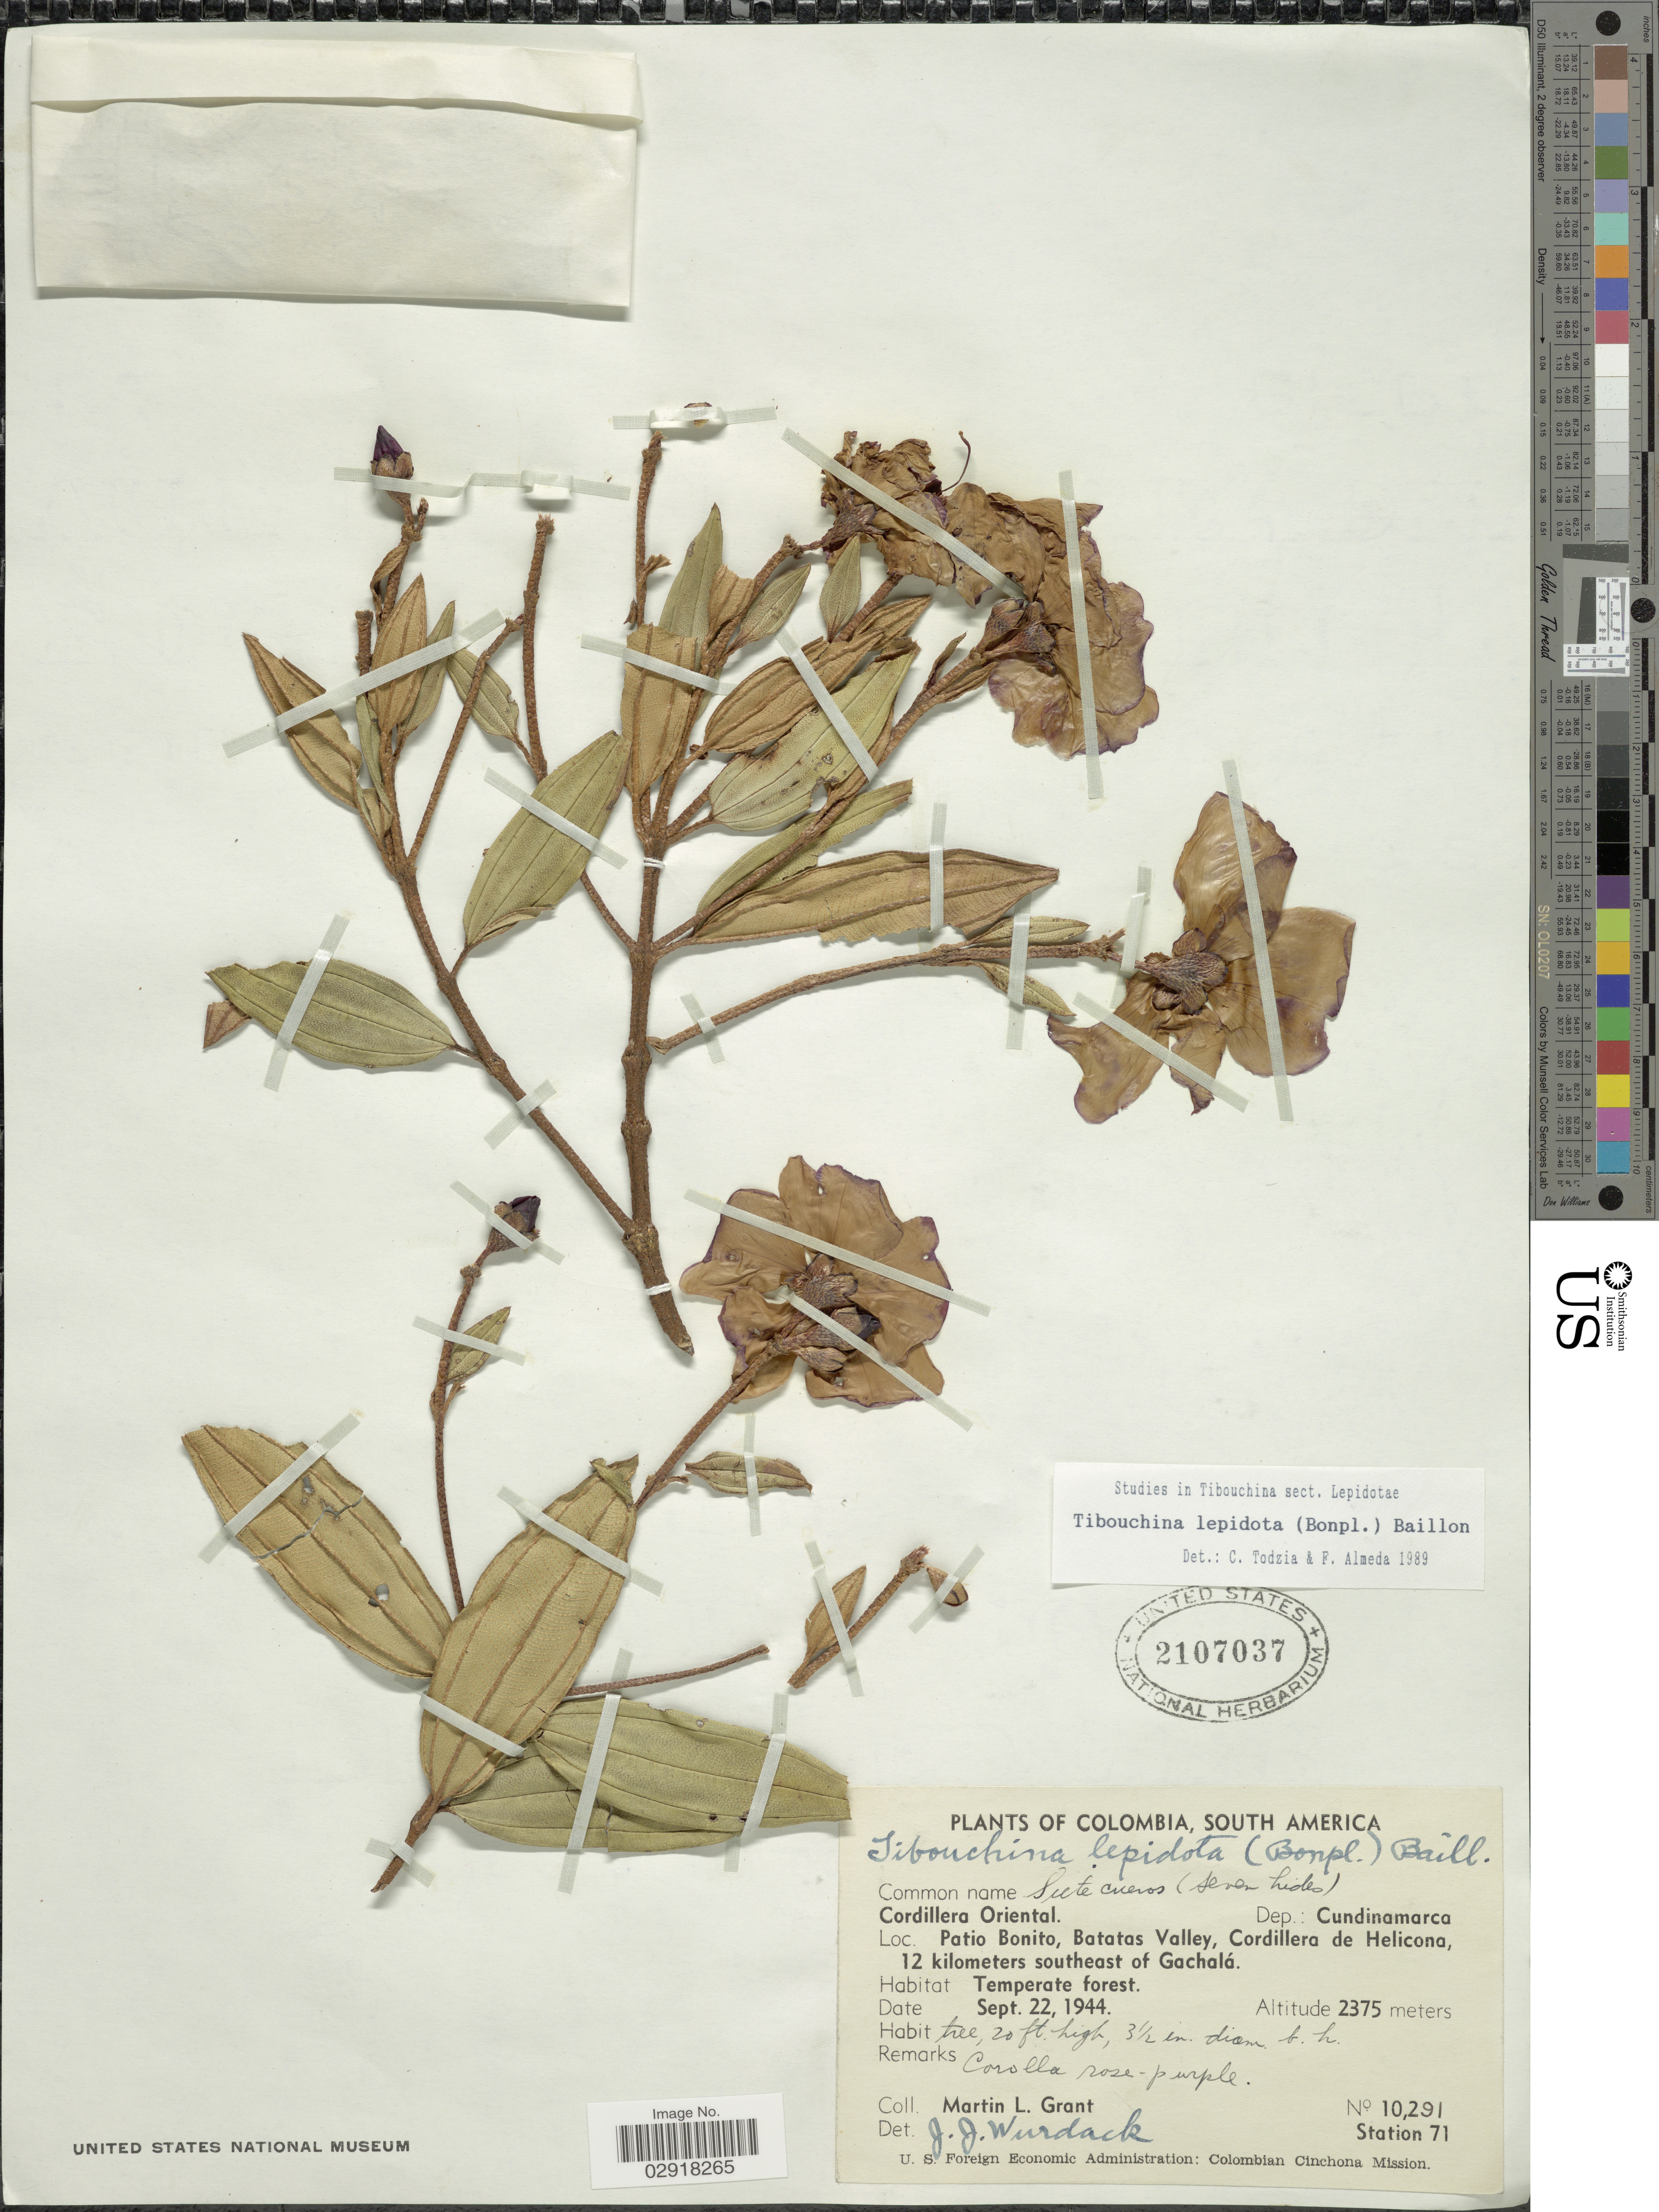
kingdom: Plantae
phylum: Tracheophyta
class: Magnoliopsida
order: Myrtales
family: Melastomataceae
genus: Andesanthus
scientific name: Andesanthus lepidotus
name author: (Humb. & Bonpl.) P.J.F. Guim. & Michelang.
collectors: M. L. Grant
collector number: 10291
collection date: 1944-09-22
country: Colombia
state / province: Cundinamarca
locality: Cordillera Oriental. Dep.: Cundinamarca. Patio Bonito, Batatas Valley, Cordillera de Helicona, 12 kilometers southeast of Gachalá.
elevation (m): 2375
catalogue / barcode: US 2107037